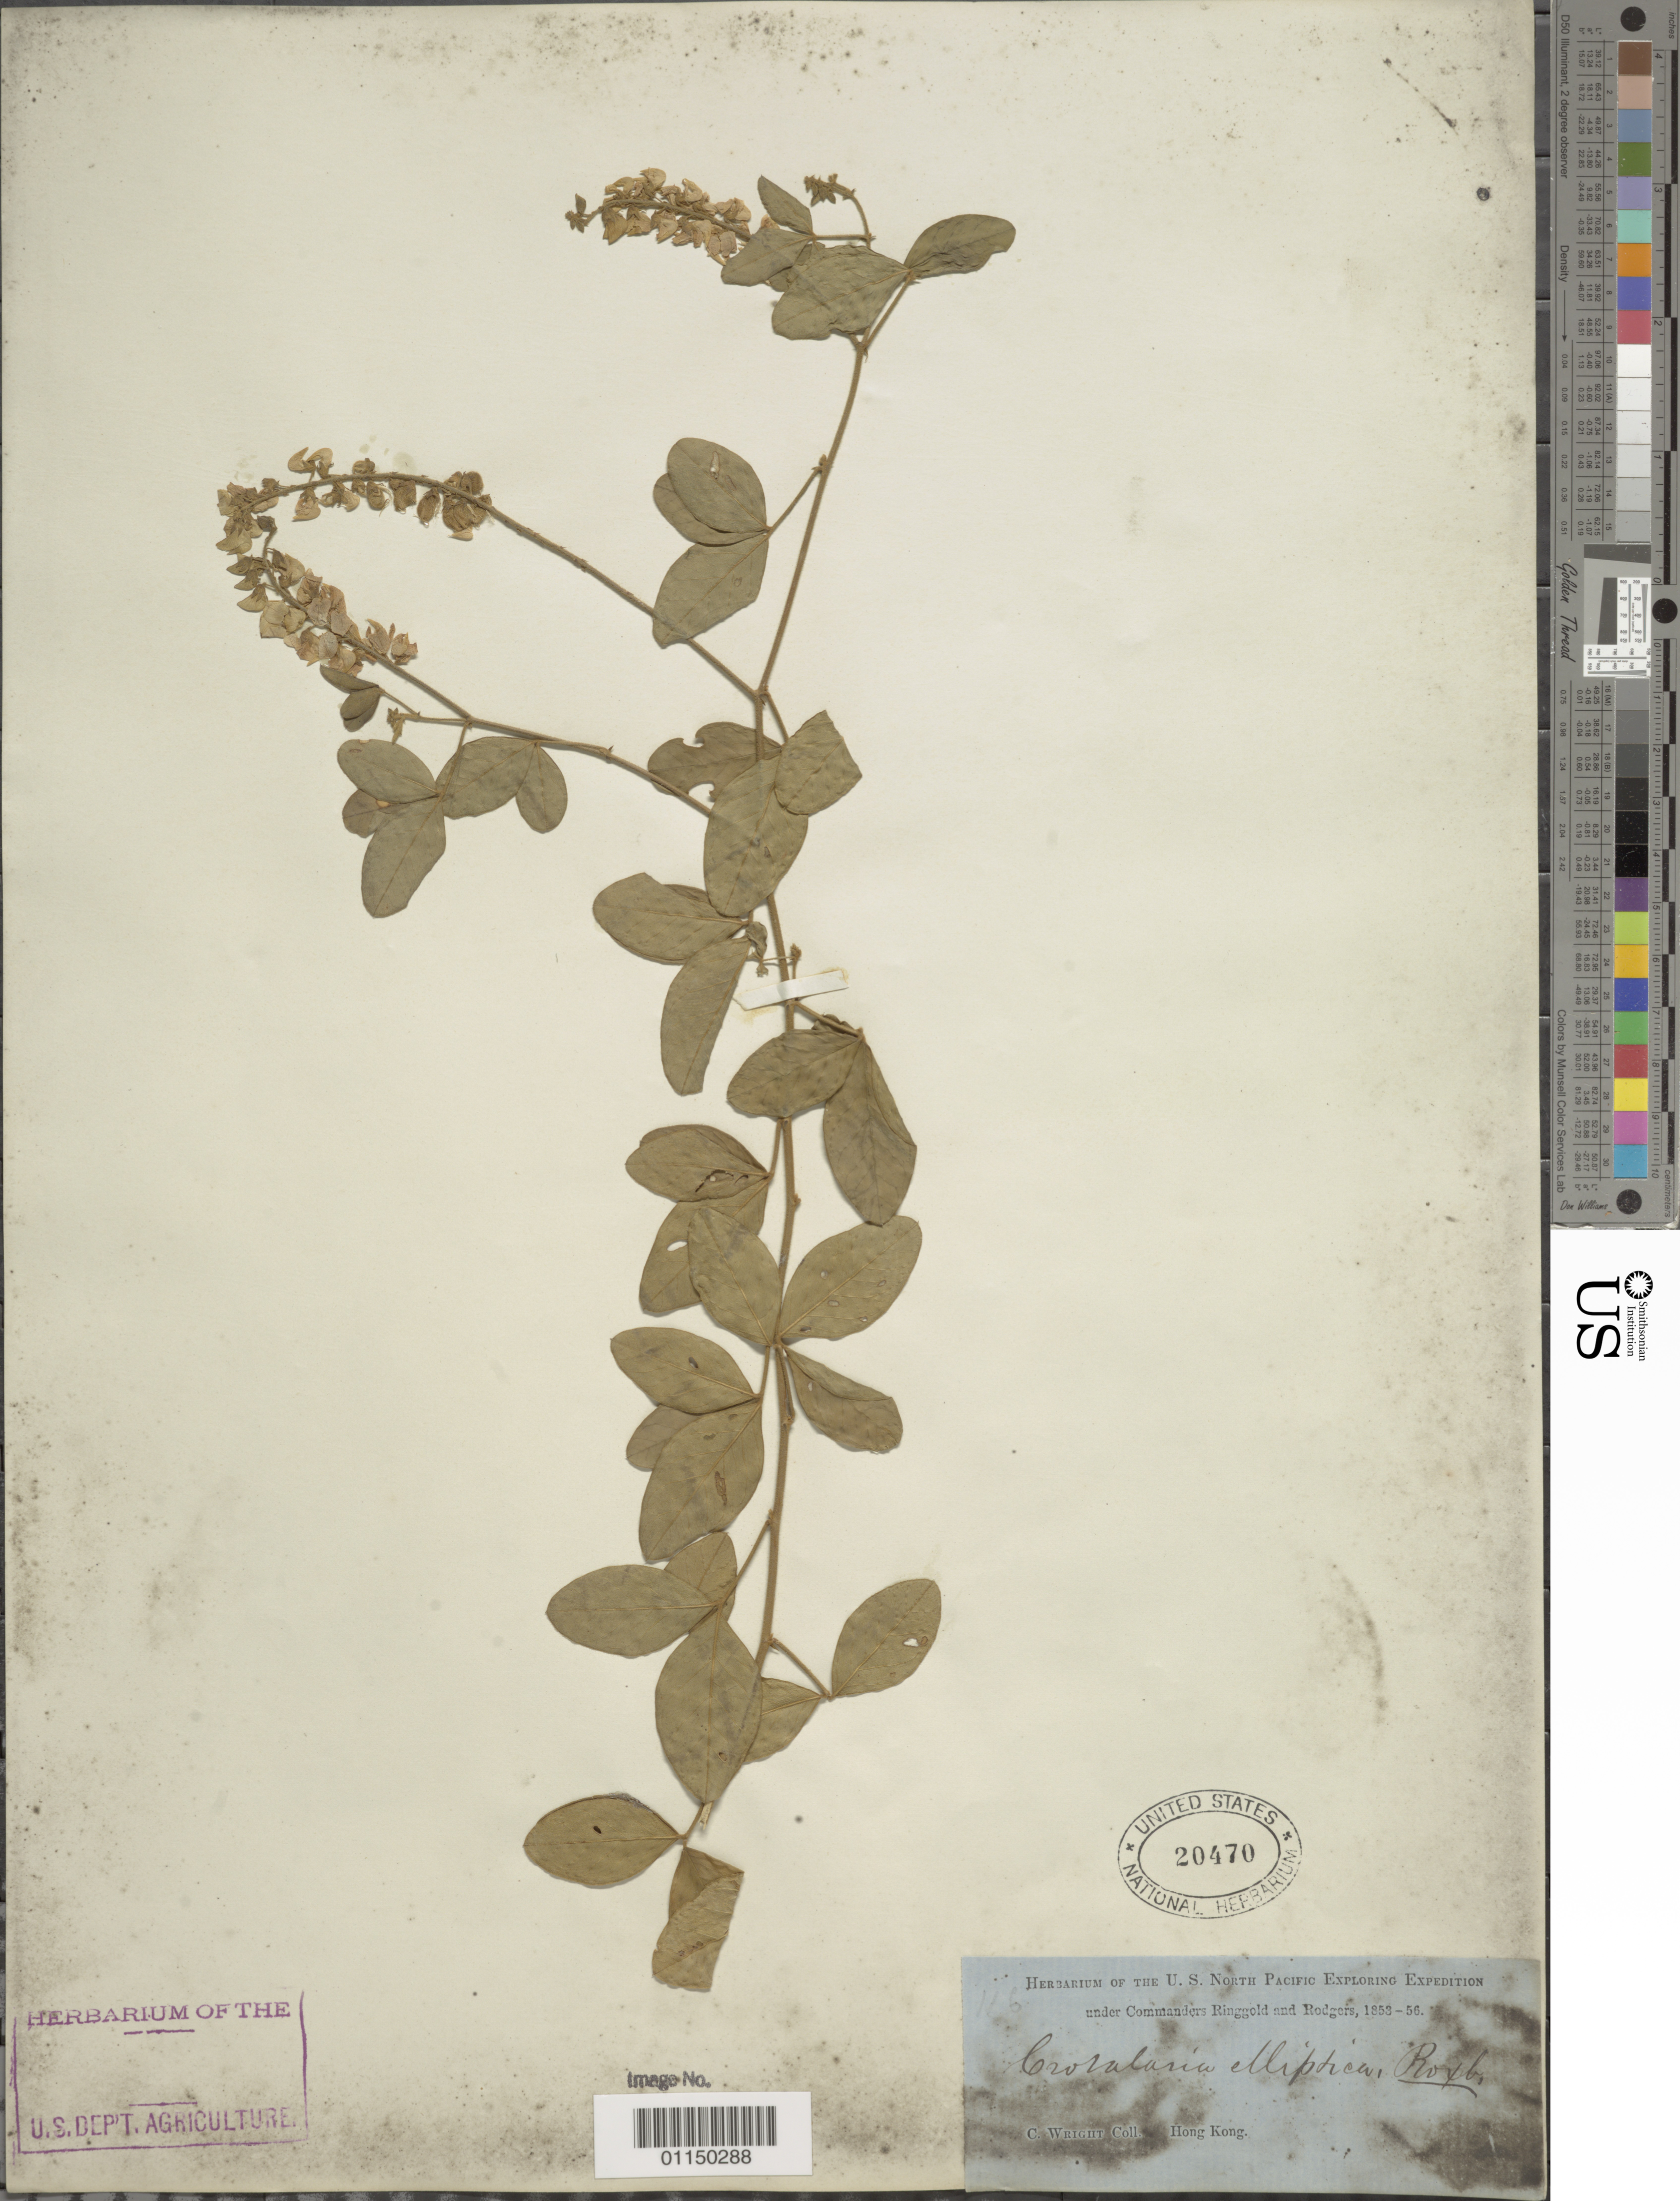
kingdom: Plantae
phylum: Tracheophyta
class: Magnoliopsida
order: Fabales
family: Fabaceae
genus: Crotalaria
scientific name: Crotalaria elliptica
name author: Roxb.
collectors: C. Wright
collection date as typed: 1853 to -- -- 1856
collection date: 1853/1856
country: China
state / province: Hong Kong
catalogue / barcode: US 20470